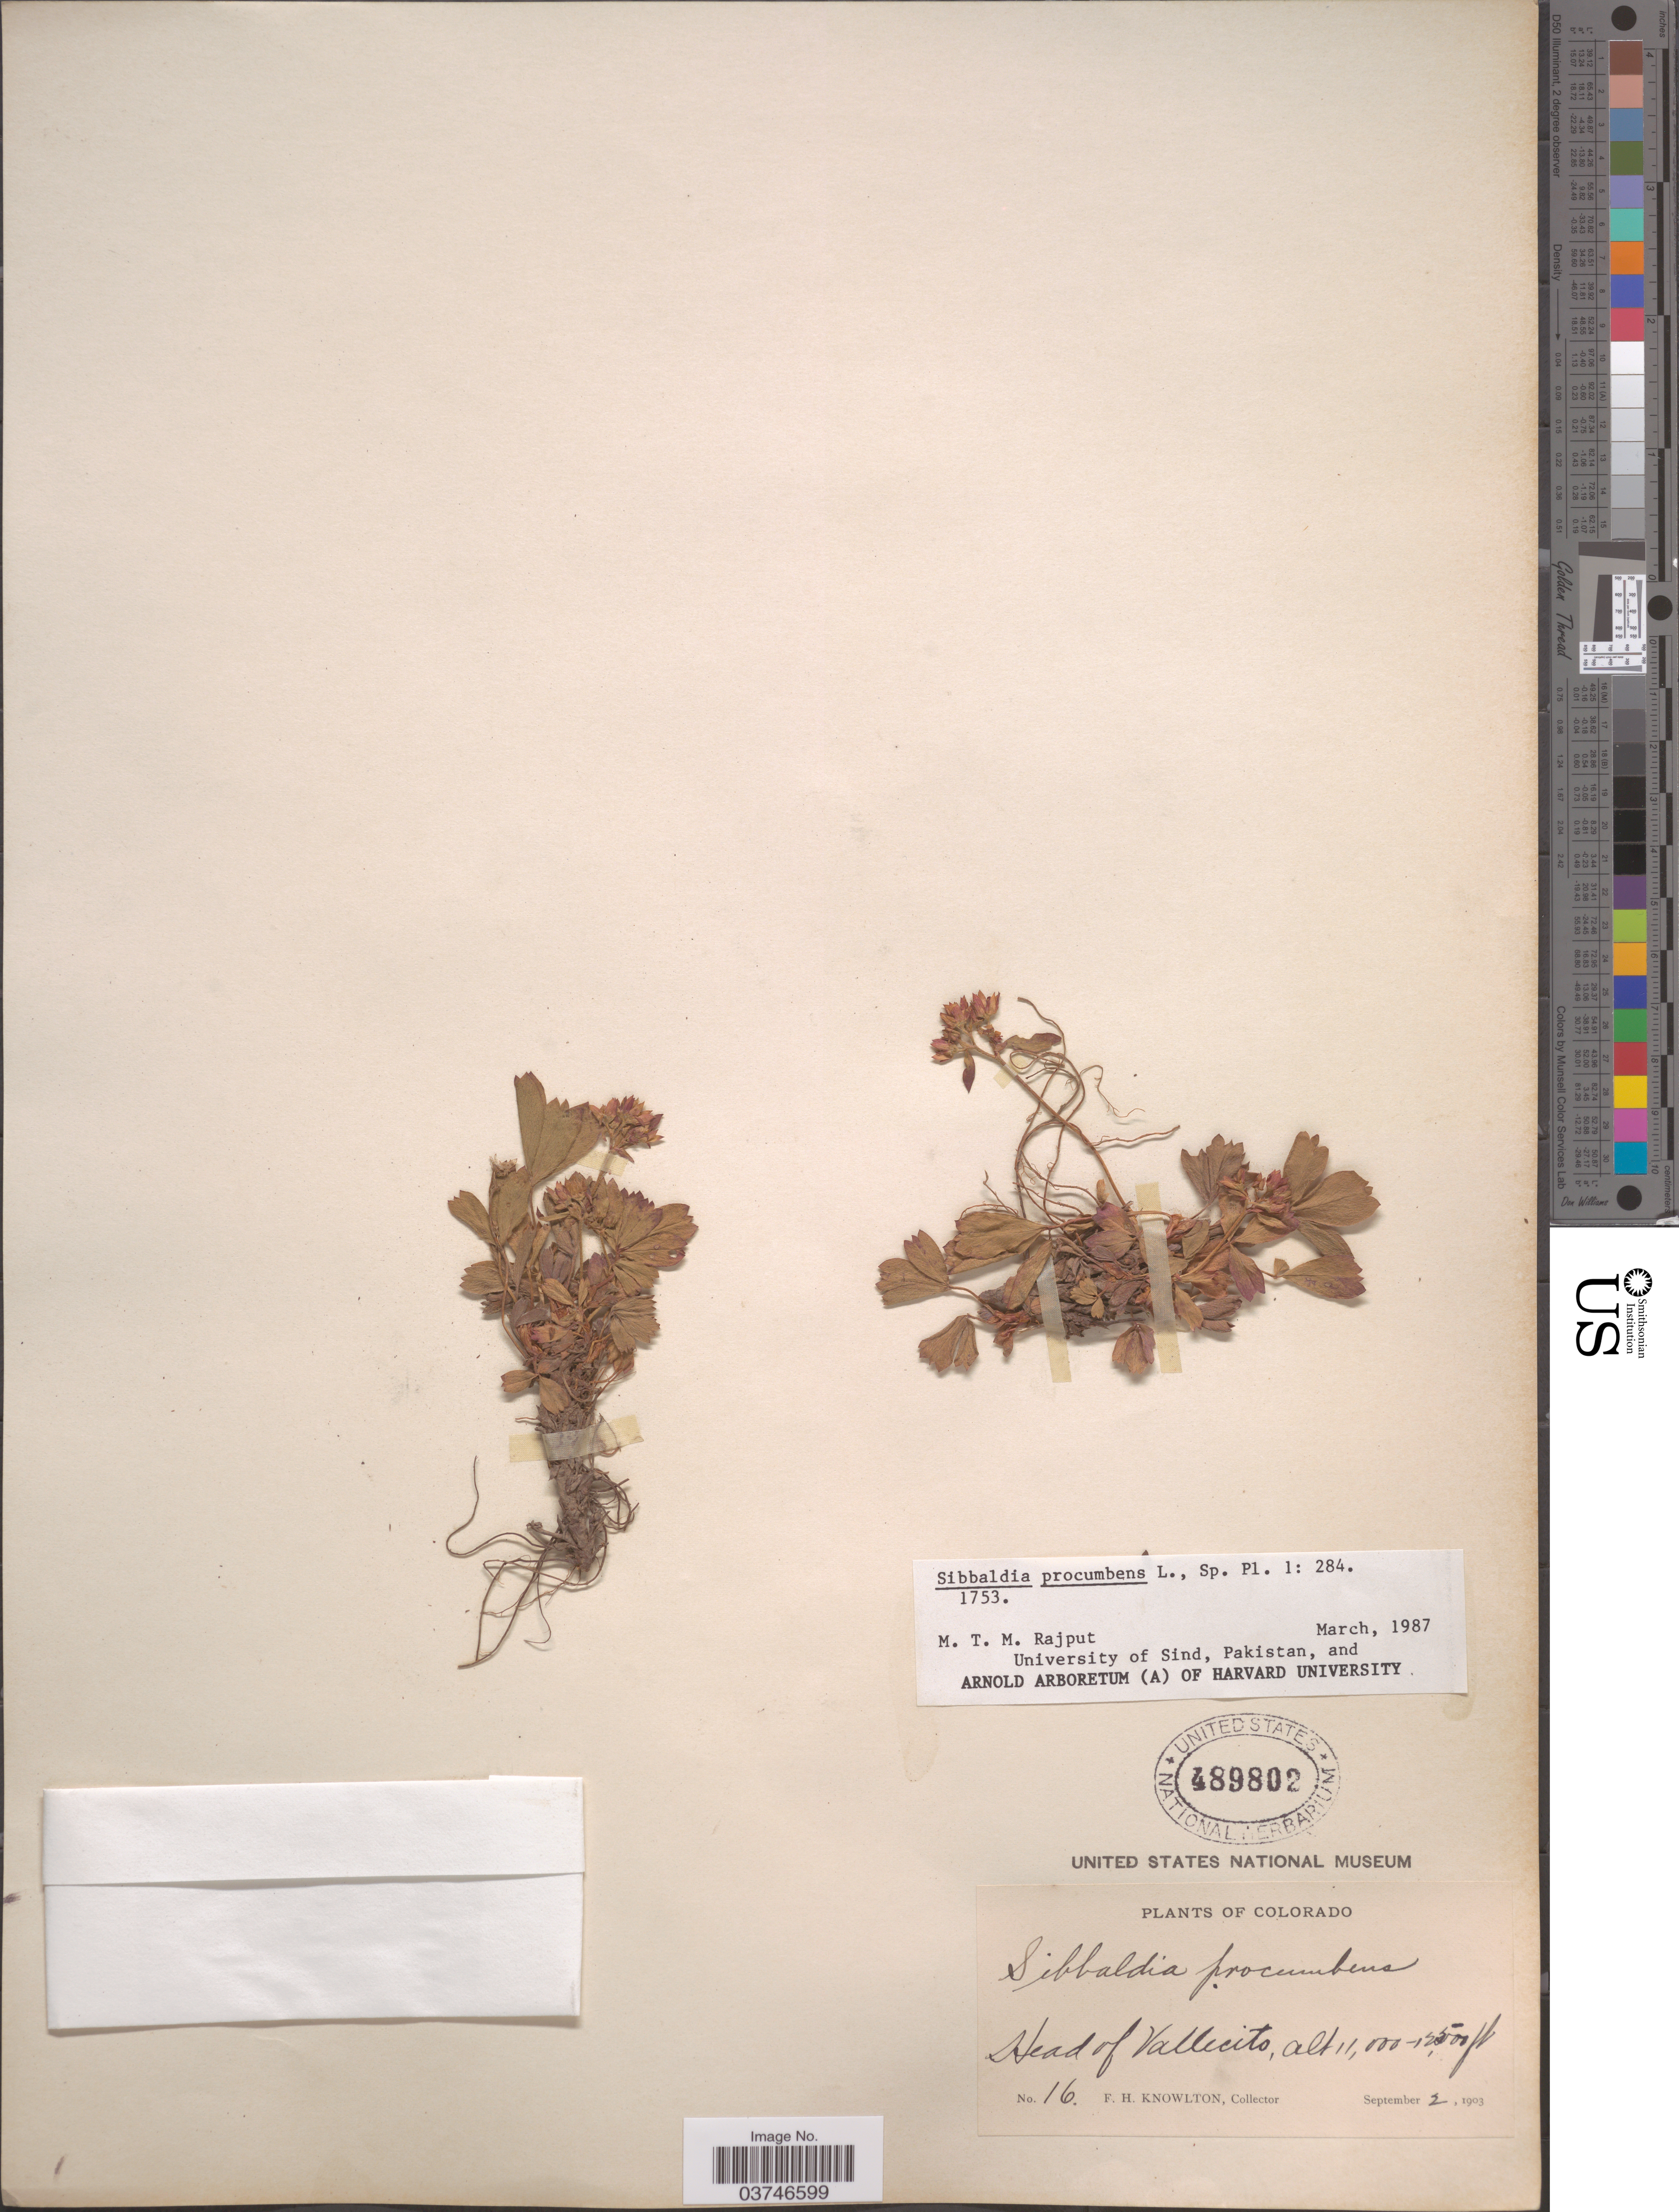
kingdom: Plantae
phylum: Tracheophyta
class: Magnoliopsida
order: Rosales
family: Rosaceae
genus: Sibbaldia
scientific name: Sibbaldia procumbens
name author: L.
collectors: F. H. Knowlton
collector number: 16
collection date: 1903-09-02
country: United States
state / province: Colorado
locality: Head of Vallecito.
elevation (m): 3353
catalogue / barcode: US 489802